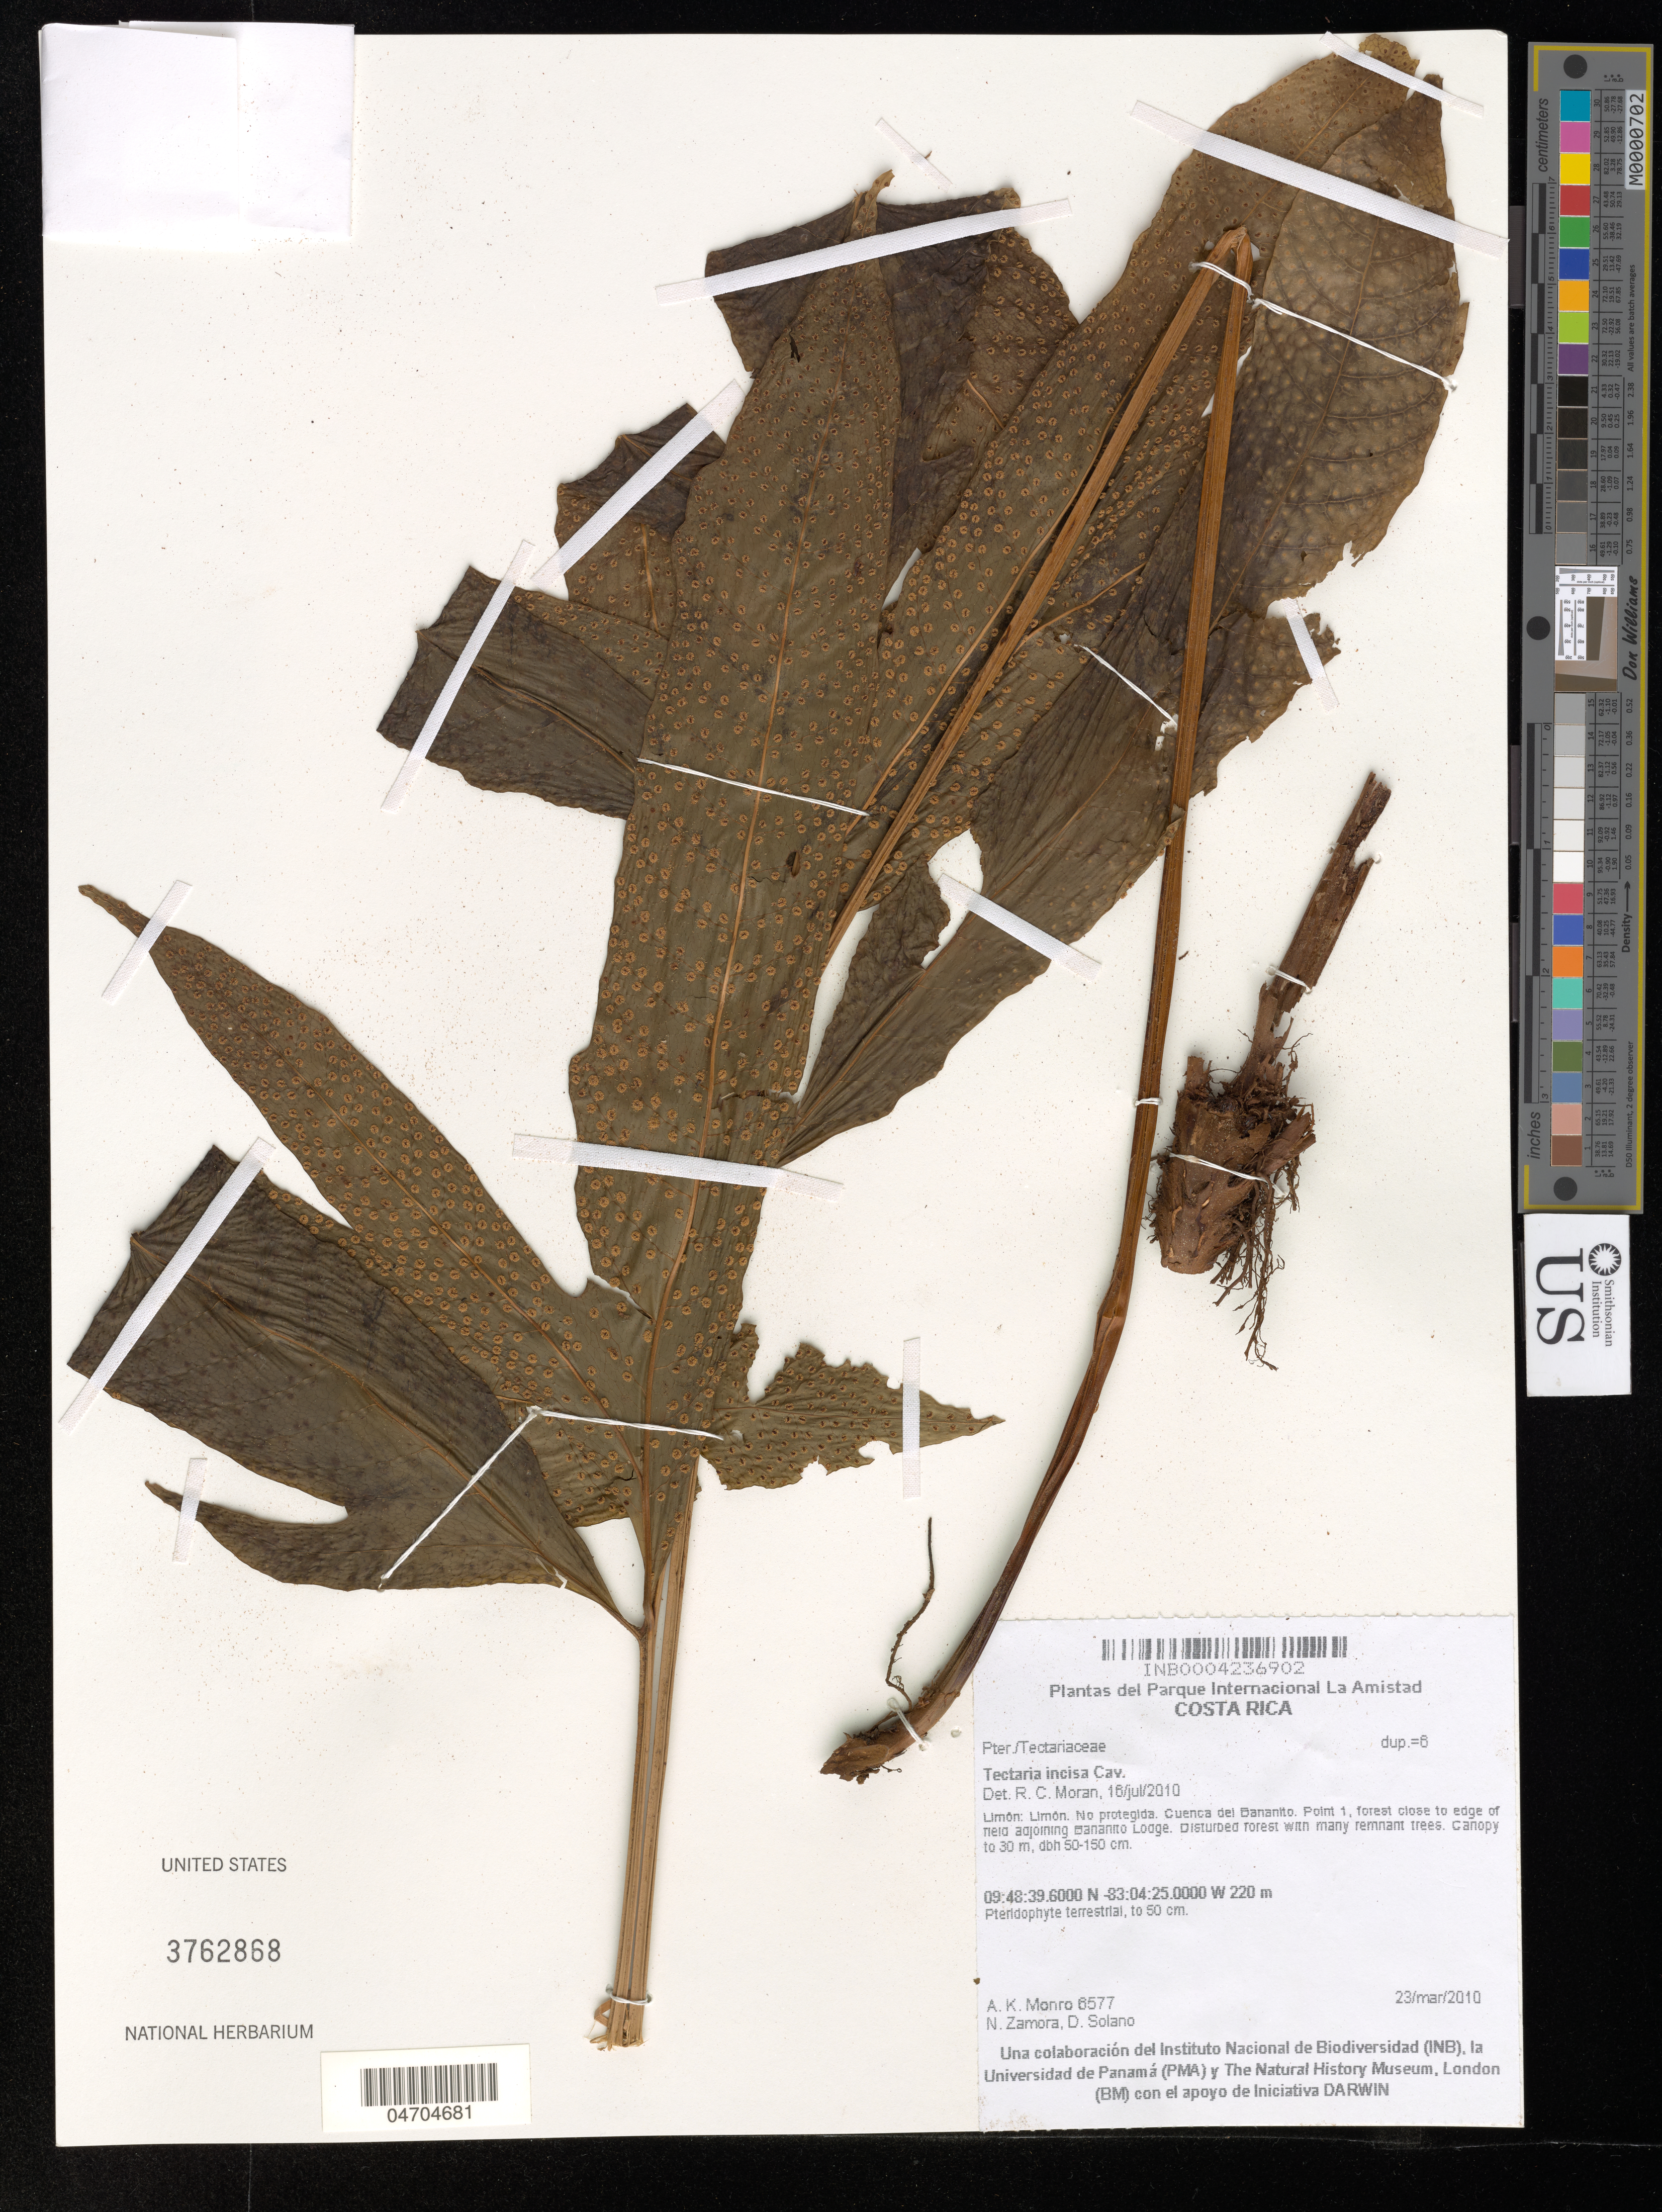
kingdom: Plantae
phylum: Tracheophyta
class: Polypodiopsida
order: Polypodiales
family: Tectariaceae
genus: Tectaria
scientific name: Tectaria incisa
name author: Cav.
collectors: A. K. Monro, N. Zamora & D. Solano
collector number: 6577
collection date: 2010-03-23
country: Costa Rica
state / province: Limón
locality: Limón. No protegida. Cuenca del Bananito. Point 1, forest close to edge of field adjoining Bananito Lodge.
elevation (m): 220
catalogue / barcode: US 3762868